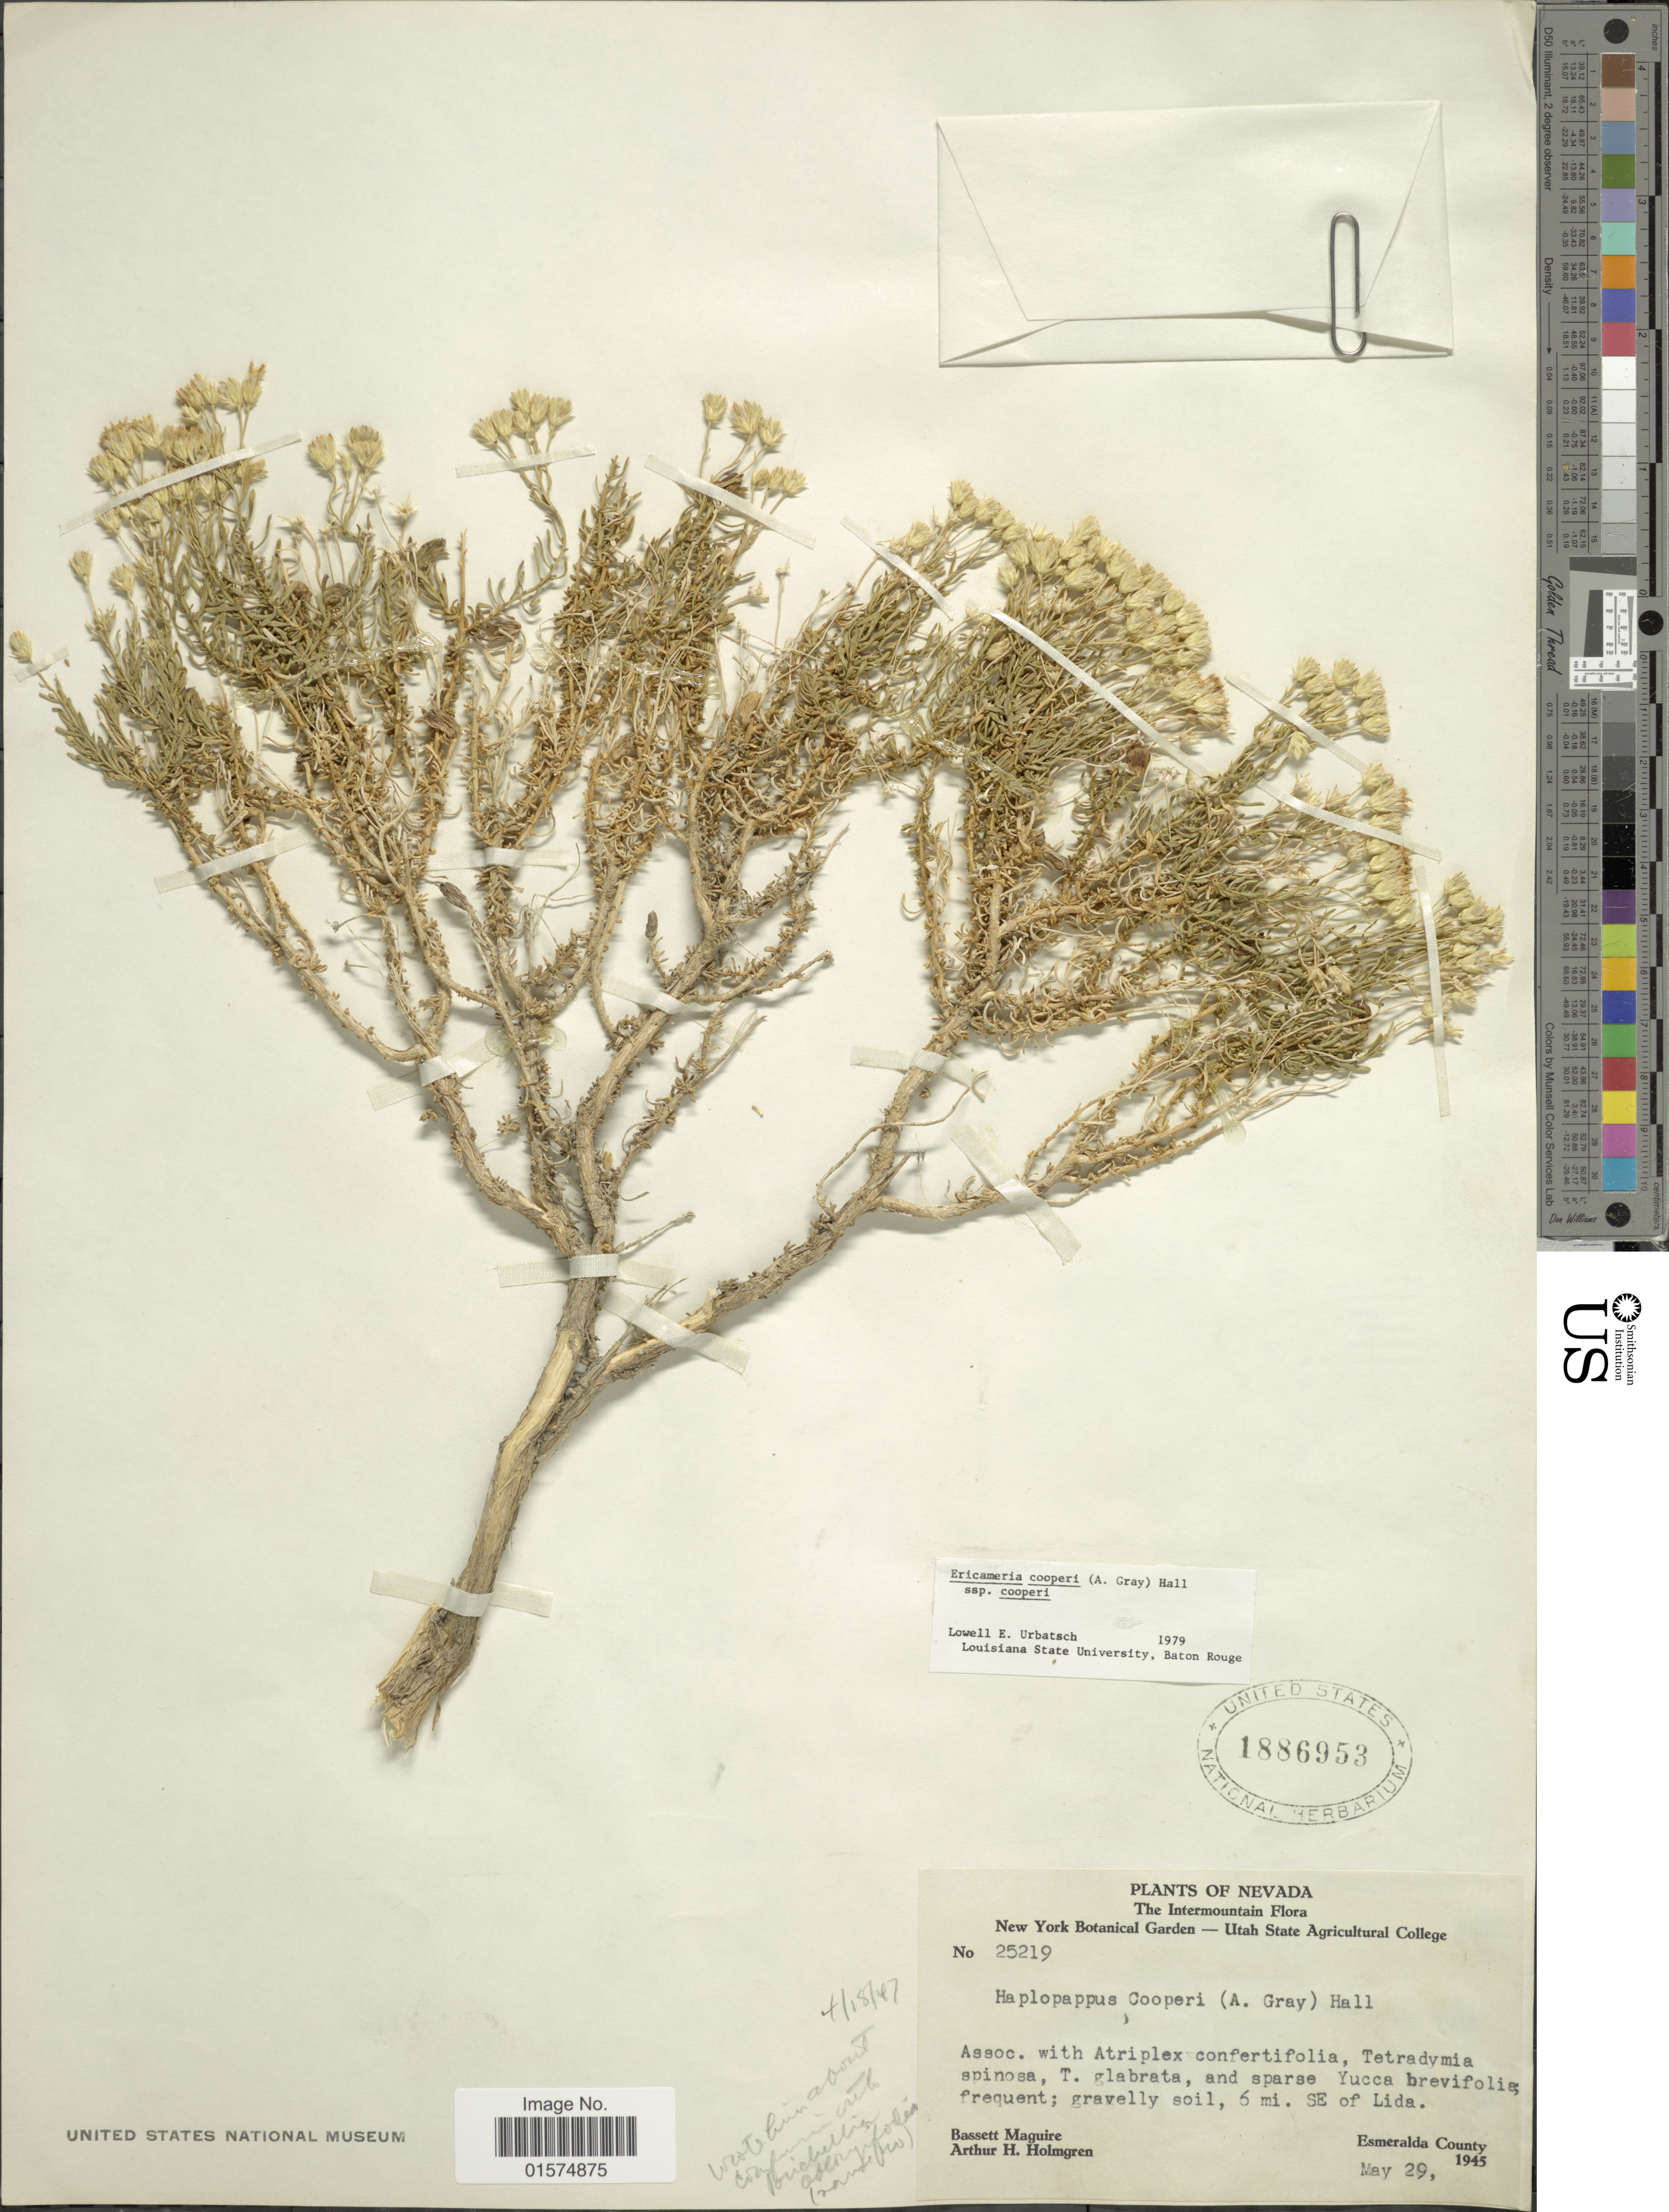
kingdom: Plantae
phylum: Tracheophyta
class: Magnoliopsida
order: Asterales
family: Asteraceae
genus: Ericameria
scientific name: Ericameria cooperi var. cooperi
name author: (A. Gray) Hall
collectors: B. Maguire & A. H. Holmgren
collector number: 25219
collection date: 1945-05-29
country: United States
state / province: Nevada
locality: Intermountain. 6 mi. SE of Lida. Esmeralda County.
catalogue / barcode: US 1886953